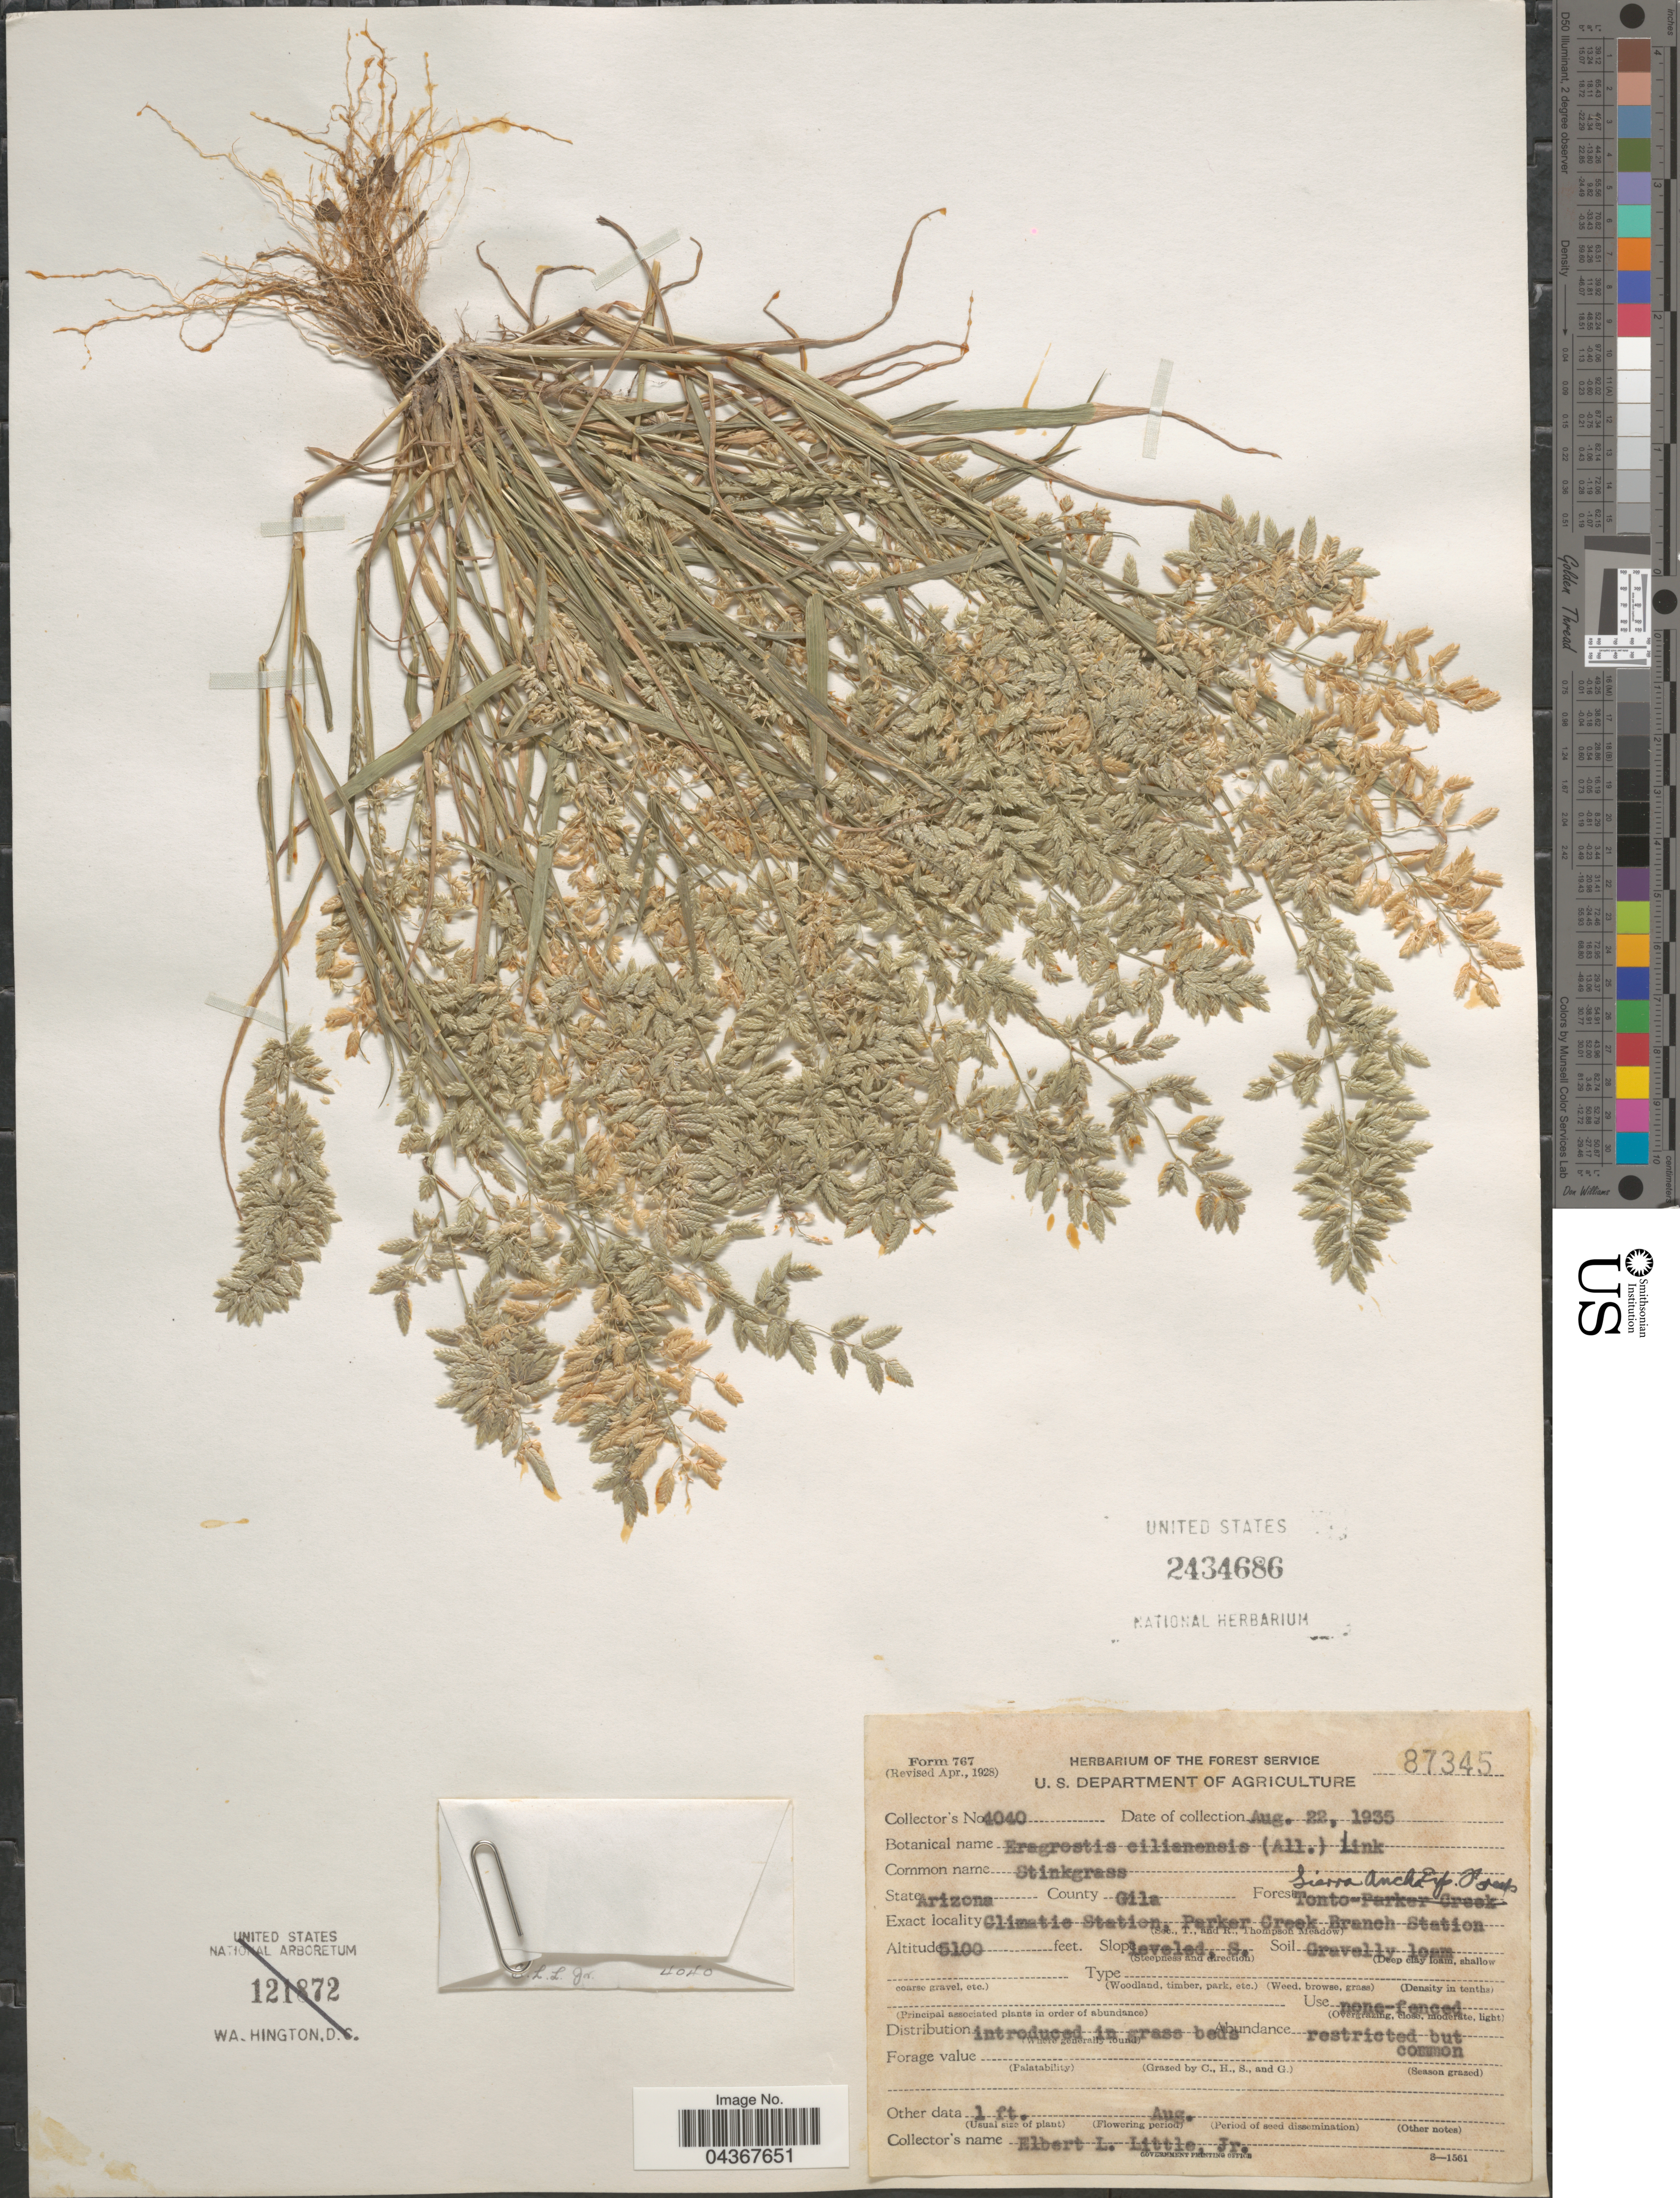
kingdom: Plantae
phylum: Tracheophyta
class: Liliopsida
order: Poales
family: Poaceae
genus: Eragrostis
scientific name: Eragrostis cilianensis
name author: (Bellardi) Vignolo ex Janch.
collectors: E. L. Little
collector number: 4040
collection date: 1935-08-22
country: United States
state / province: Arizona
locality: County Gila. Forest Sierra Ancha Exp. Forests. Climatic Station, Parker Creek Branch Station.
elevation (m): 1554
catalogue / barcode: US 2434686